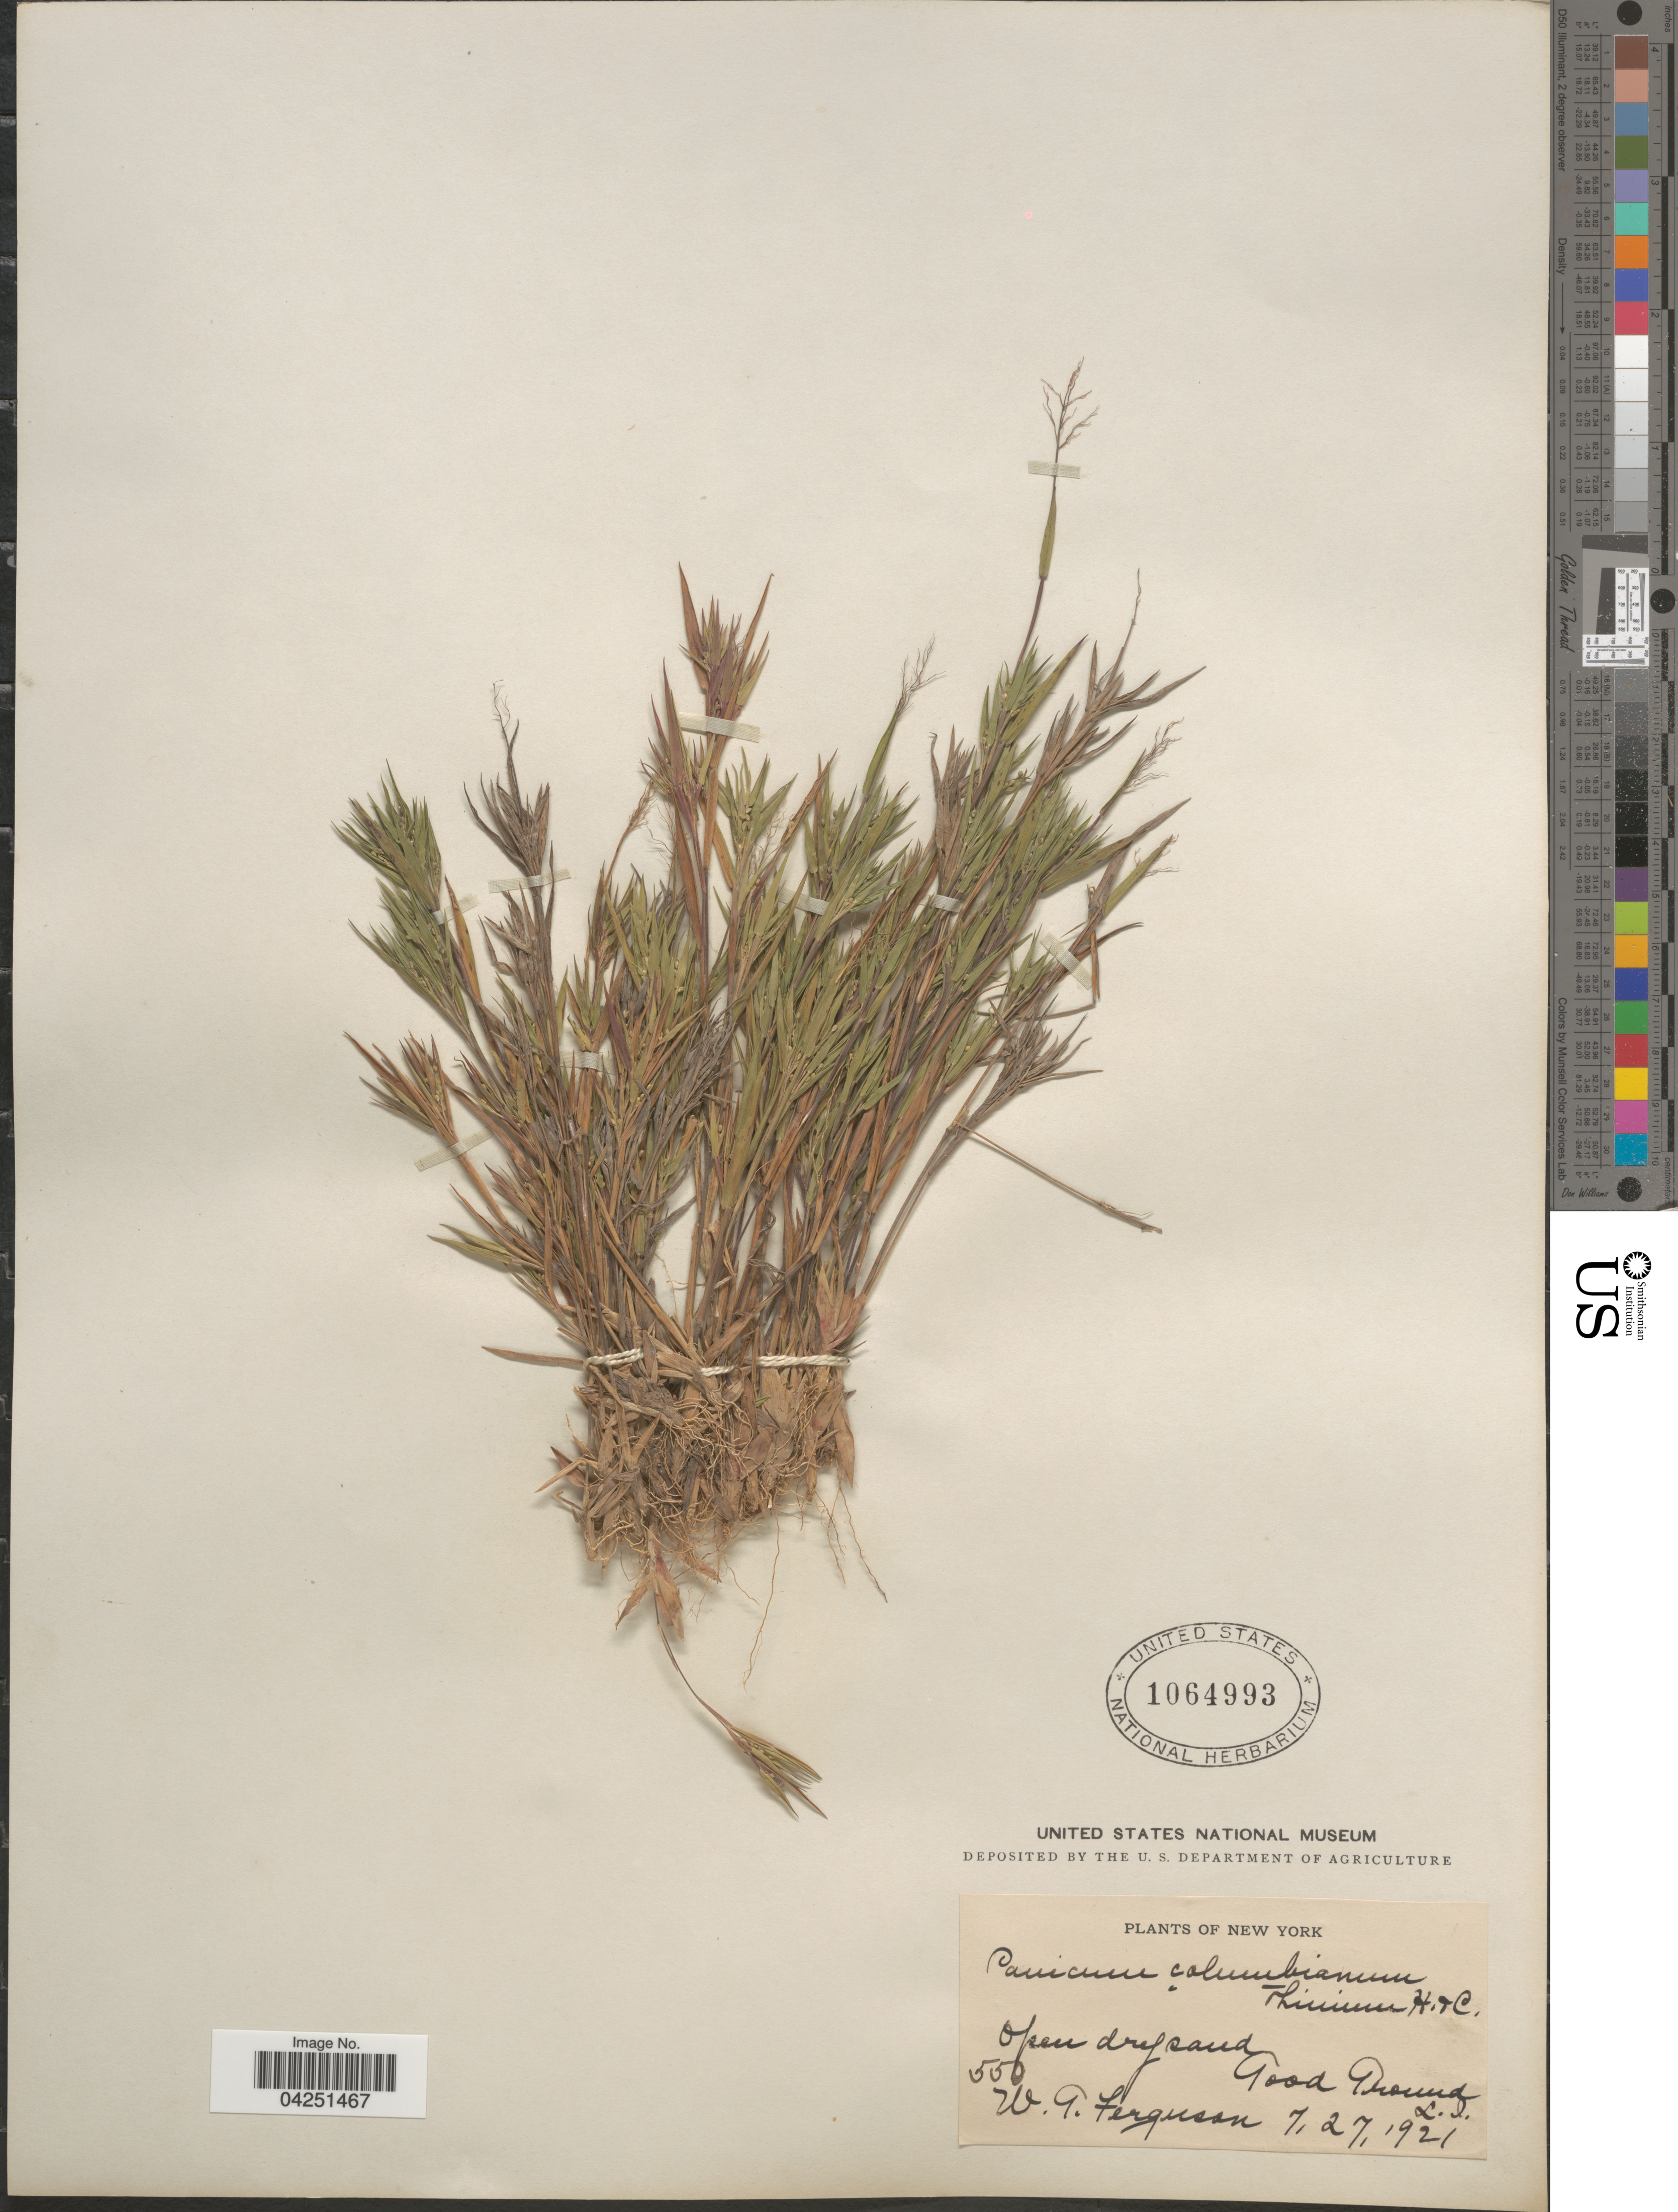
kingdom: Plantae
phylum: Tracheophyta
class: Liliopsida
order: Poales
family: Poaceae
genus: Dichanthelium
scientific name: Dichanthelium acuminatum var. acuminatum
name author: (Sw.) Gould & C.A. Clark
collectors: W. Ferguson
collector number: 550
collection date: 1921-07-27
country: United States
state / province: New York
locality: Open dry sand. Good Ground. L.I.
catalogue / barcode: US 1064993